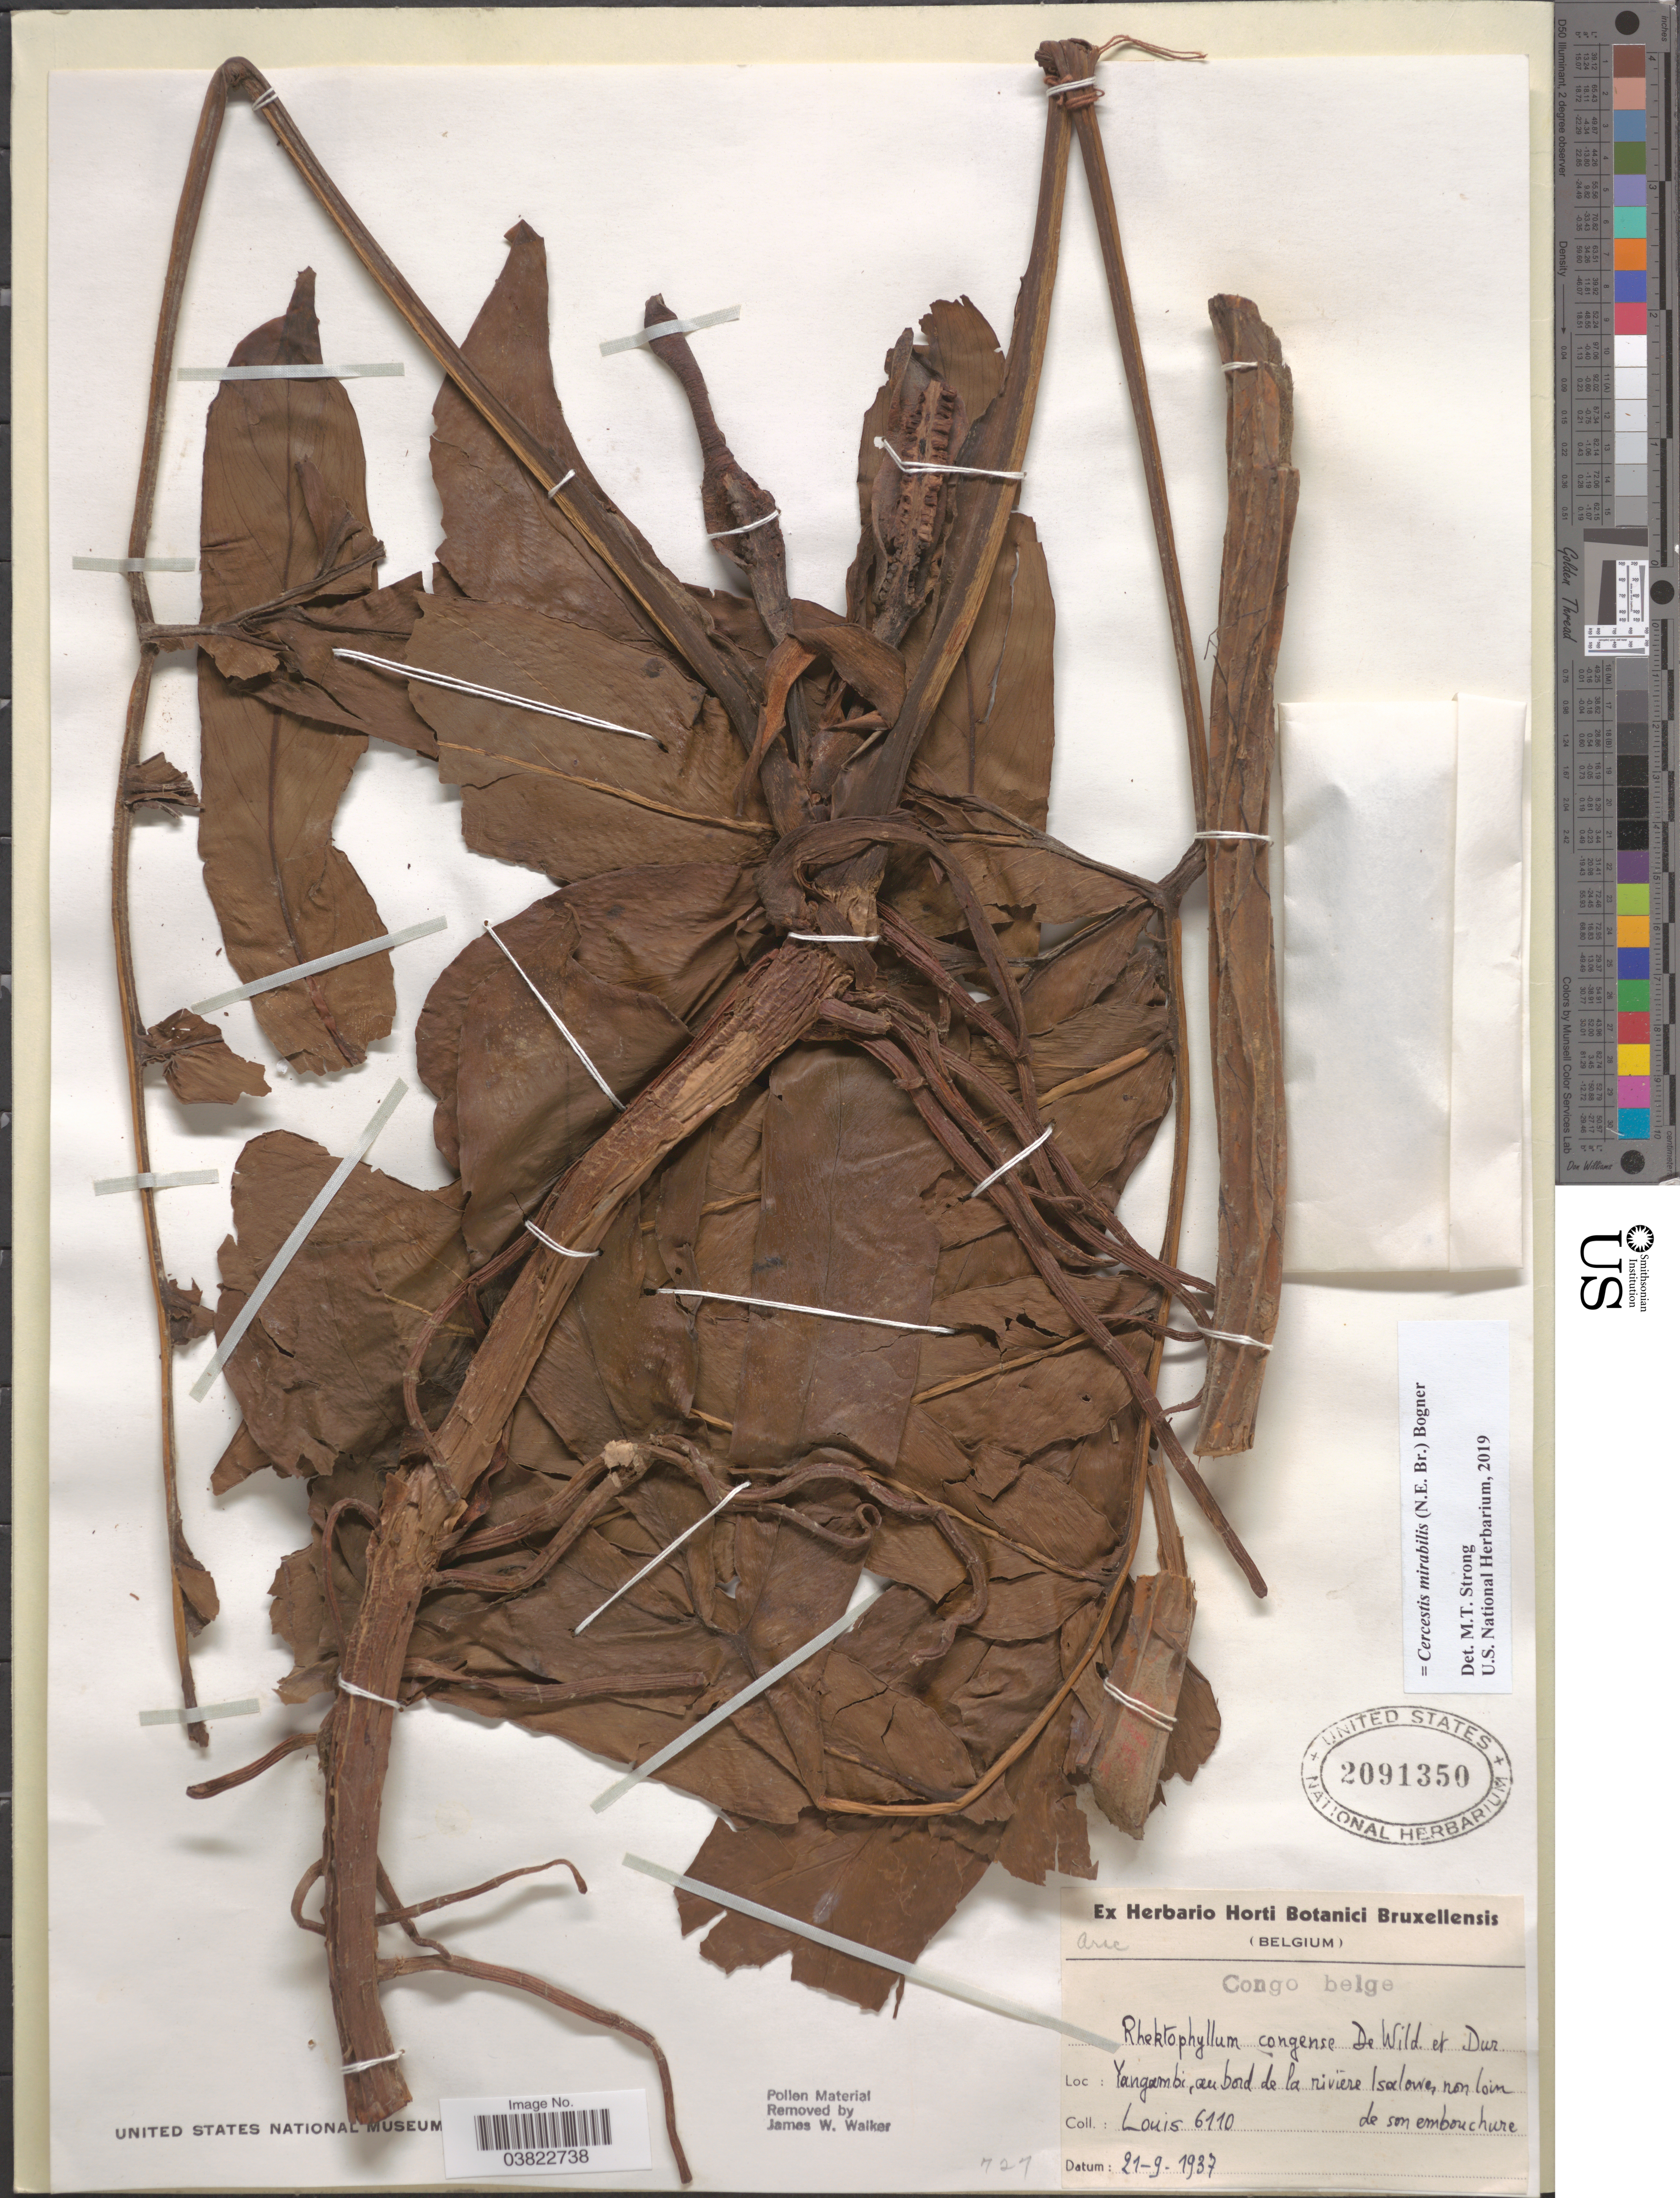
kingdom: Plantae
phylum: Tracheophyta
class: Liliopsida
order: Alismatales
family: Araceae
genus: Cercestis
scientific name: Cercestis mirabilis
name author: (N.E. Br.) Bogner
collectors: -. Louis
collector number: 6110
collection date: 1937-09-21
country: Congo, Democratic Republic of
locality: Congo Belge. Yangambi, au bord de la riviére Isalowe, non loin de son embouchure.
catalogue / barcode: US 2091350